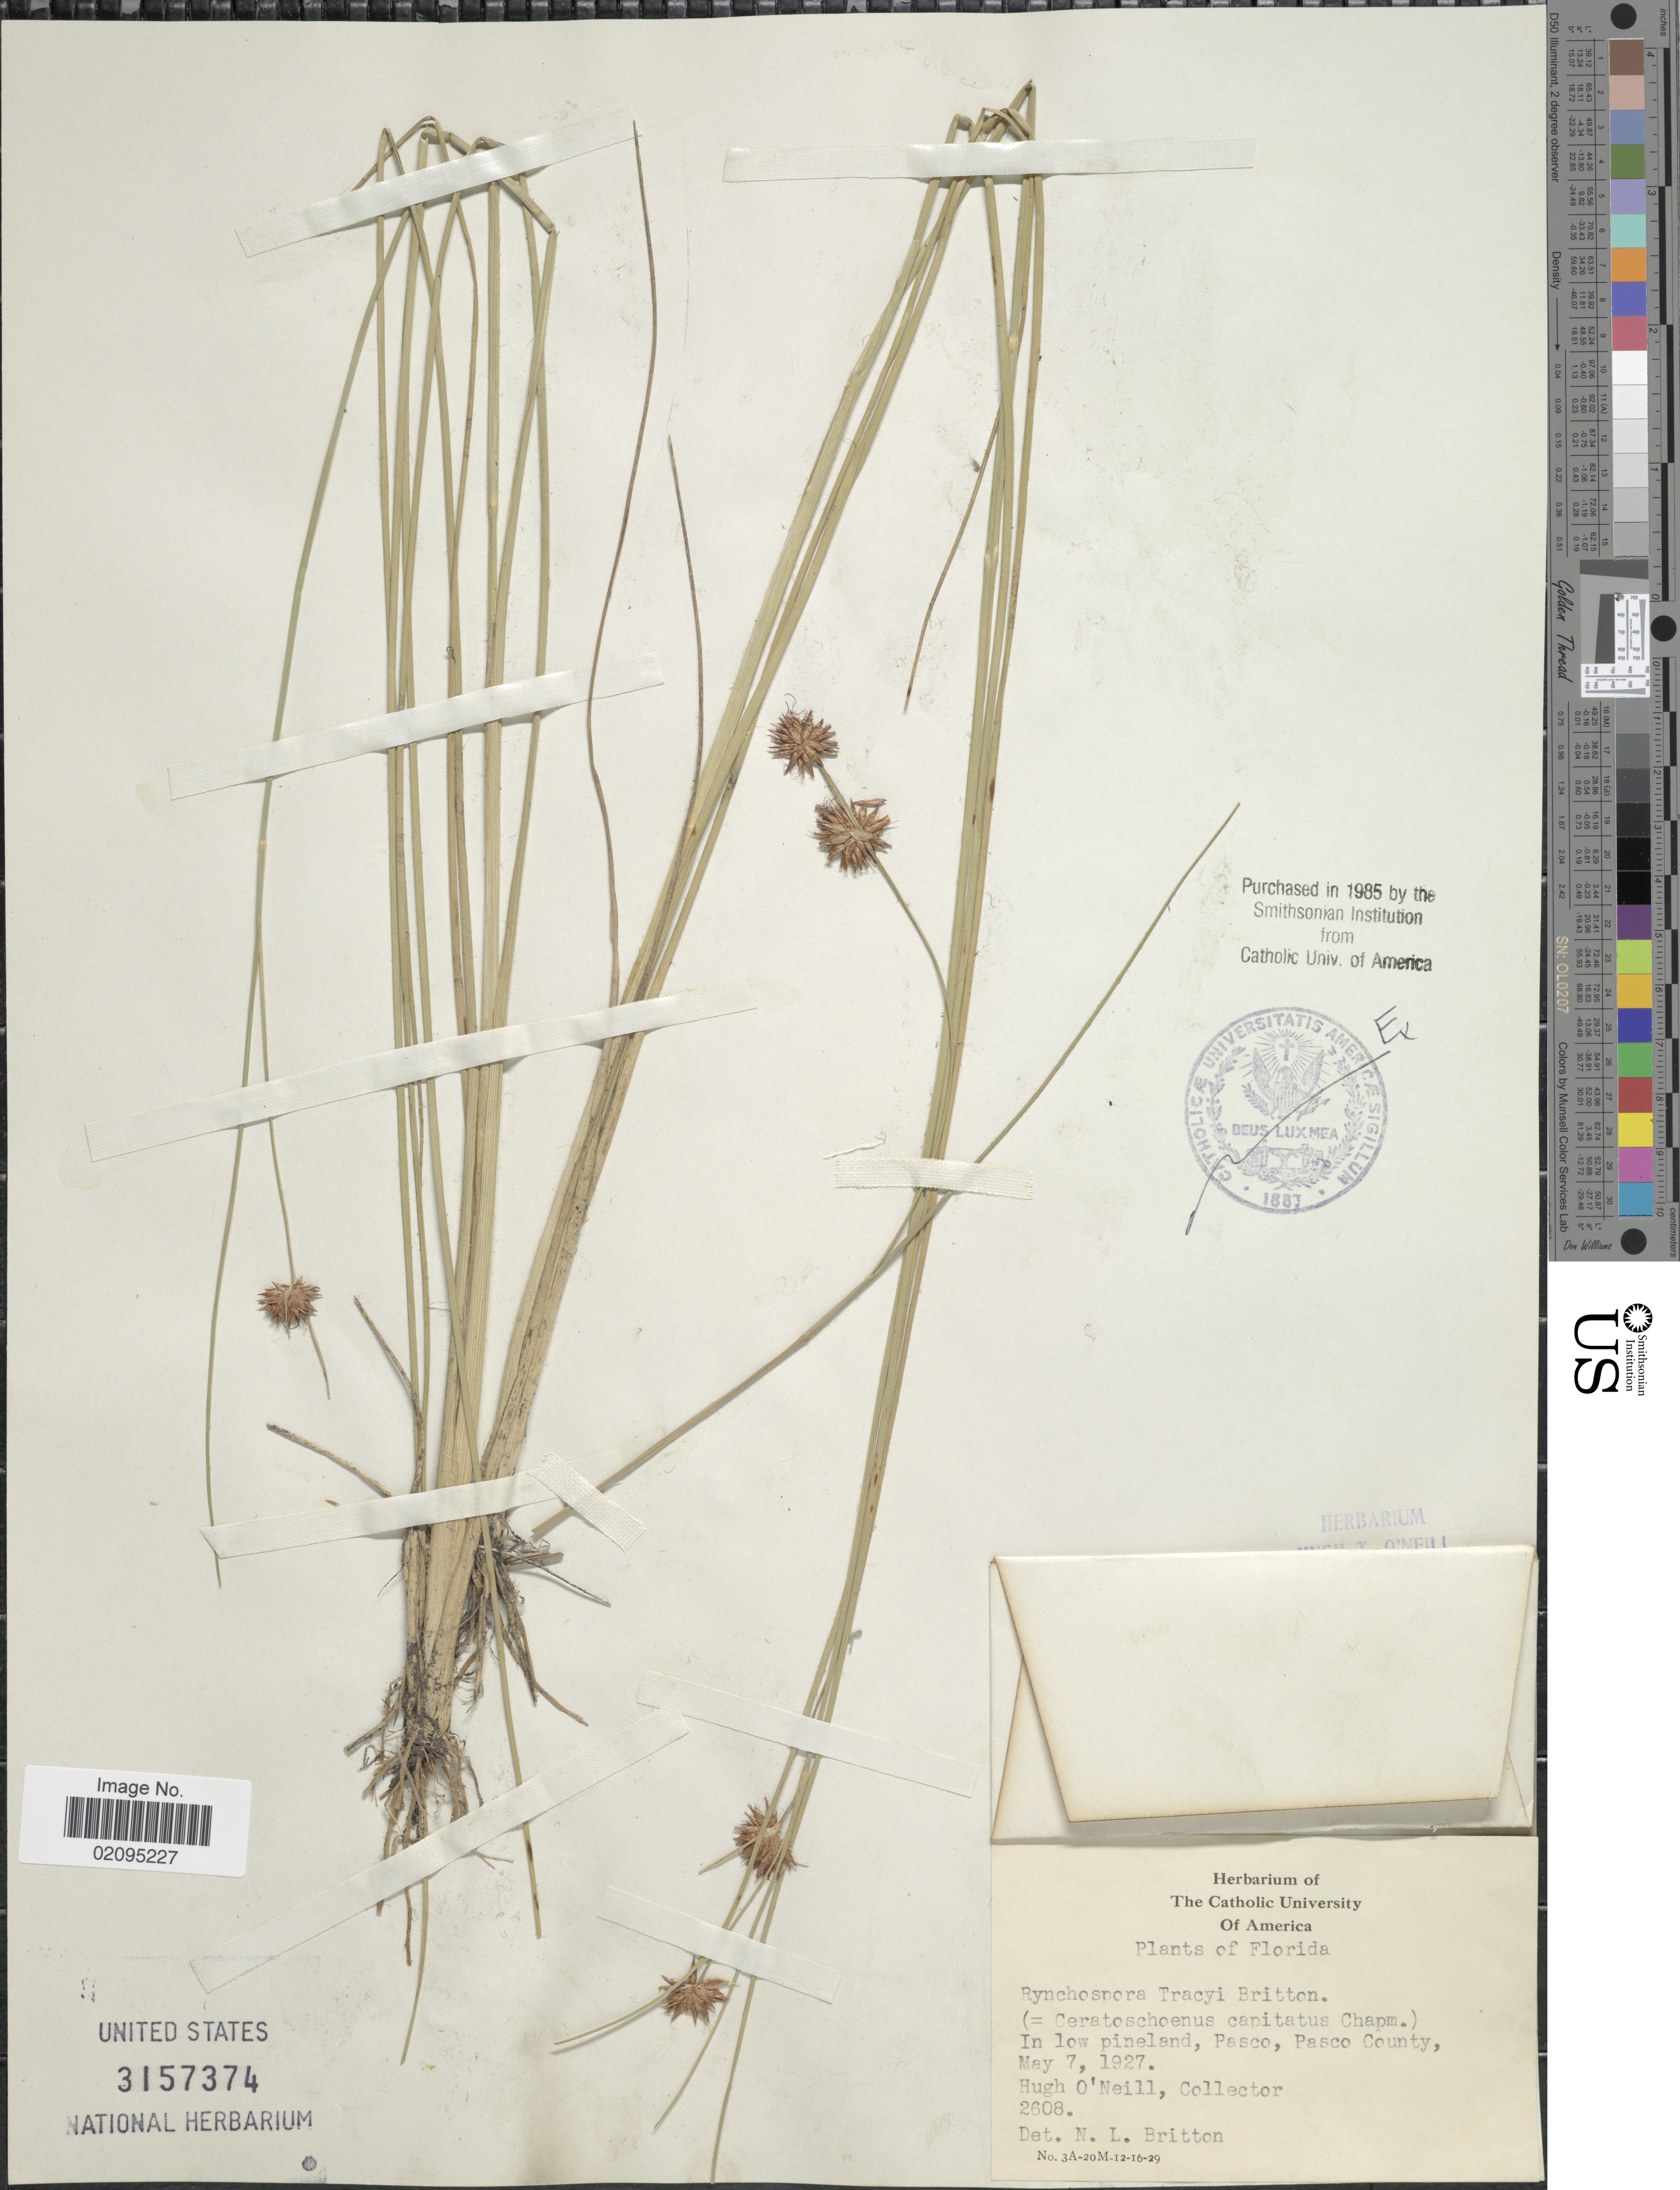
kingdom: Plantae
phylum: Tracheophyta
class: Liliopsida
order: Poales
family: Cyperaceae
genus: Rhynchospora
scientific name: Rhynchospora tracyi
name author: Britton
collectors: H. O'Neill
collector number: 2608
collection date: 1927-05-07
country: United States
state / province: Florida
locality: In low pineland, Pasco, Paco County.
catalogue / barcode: US 3157374